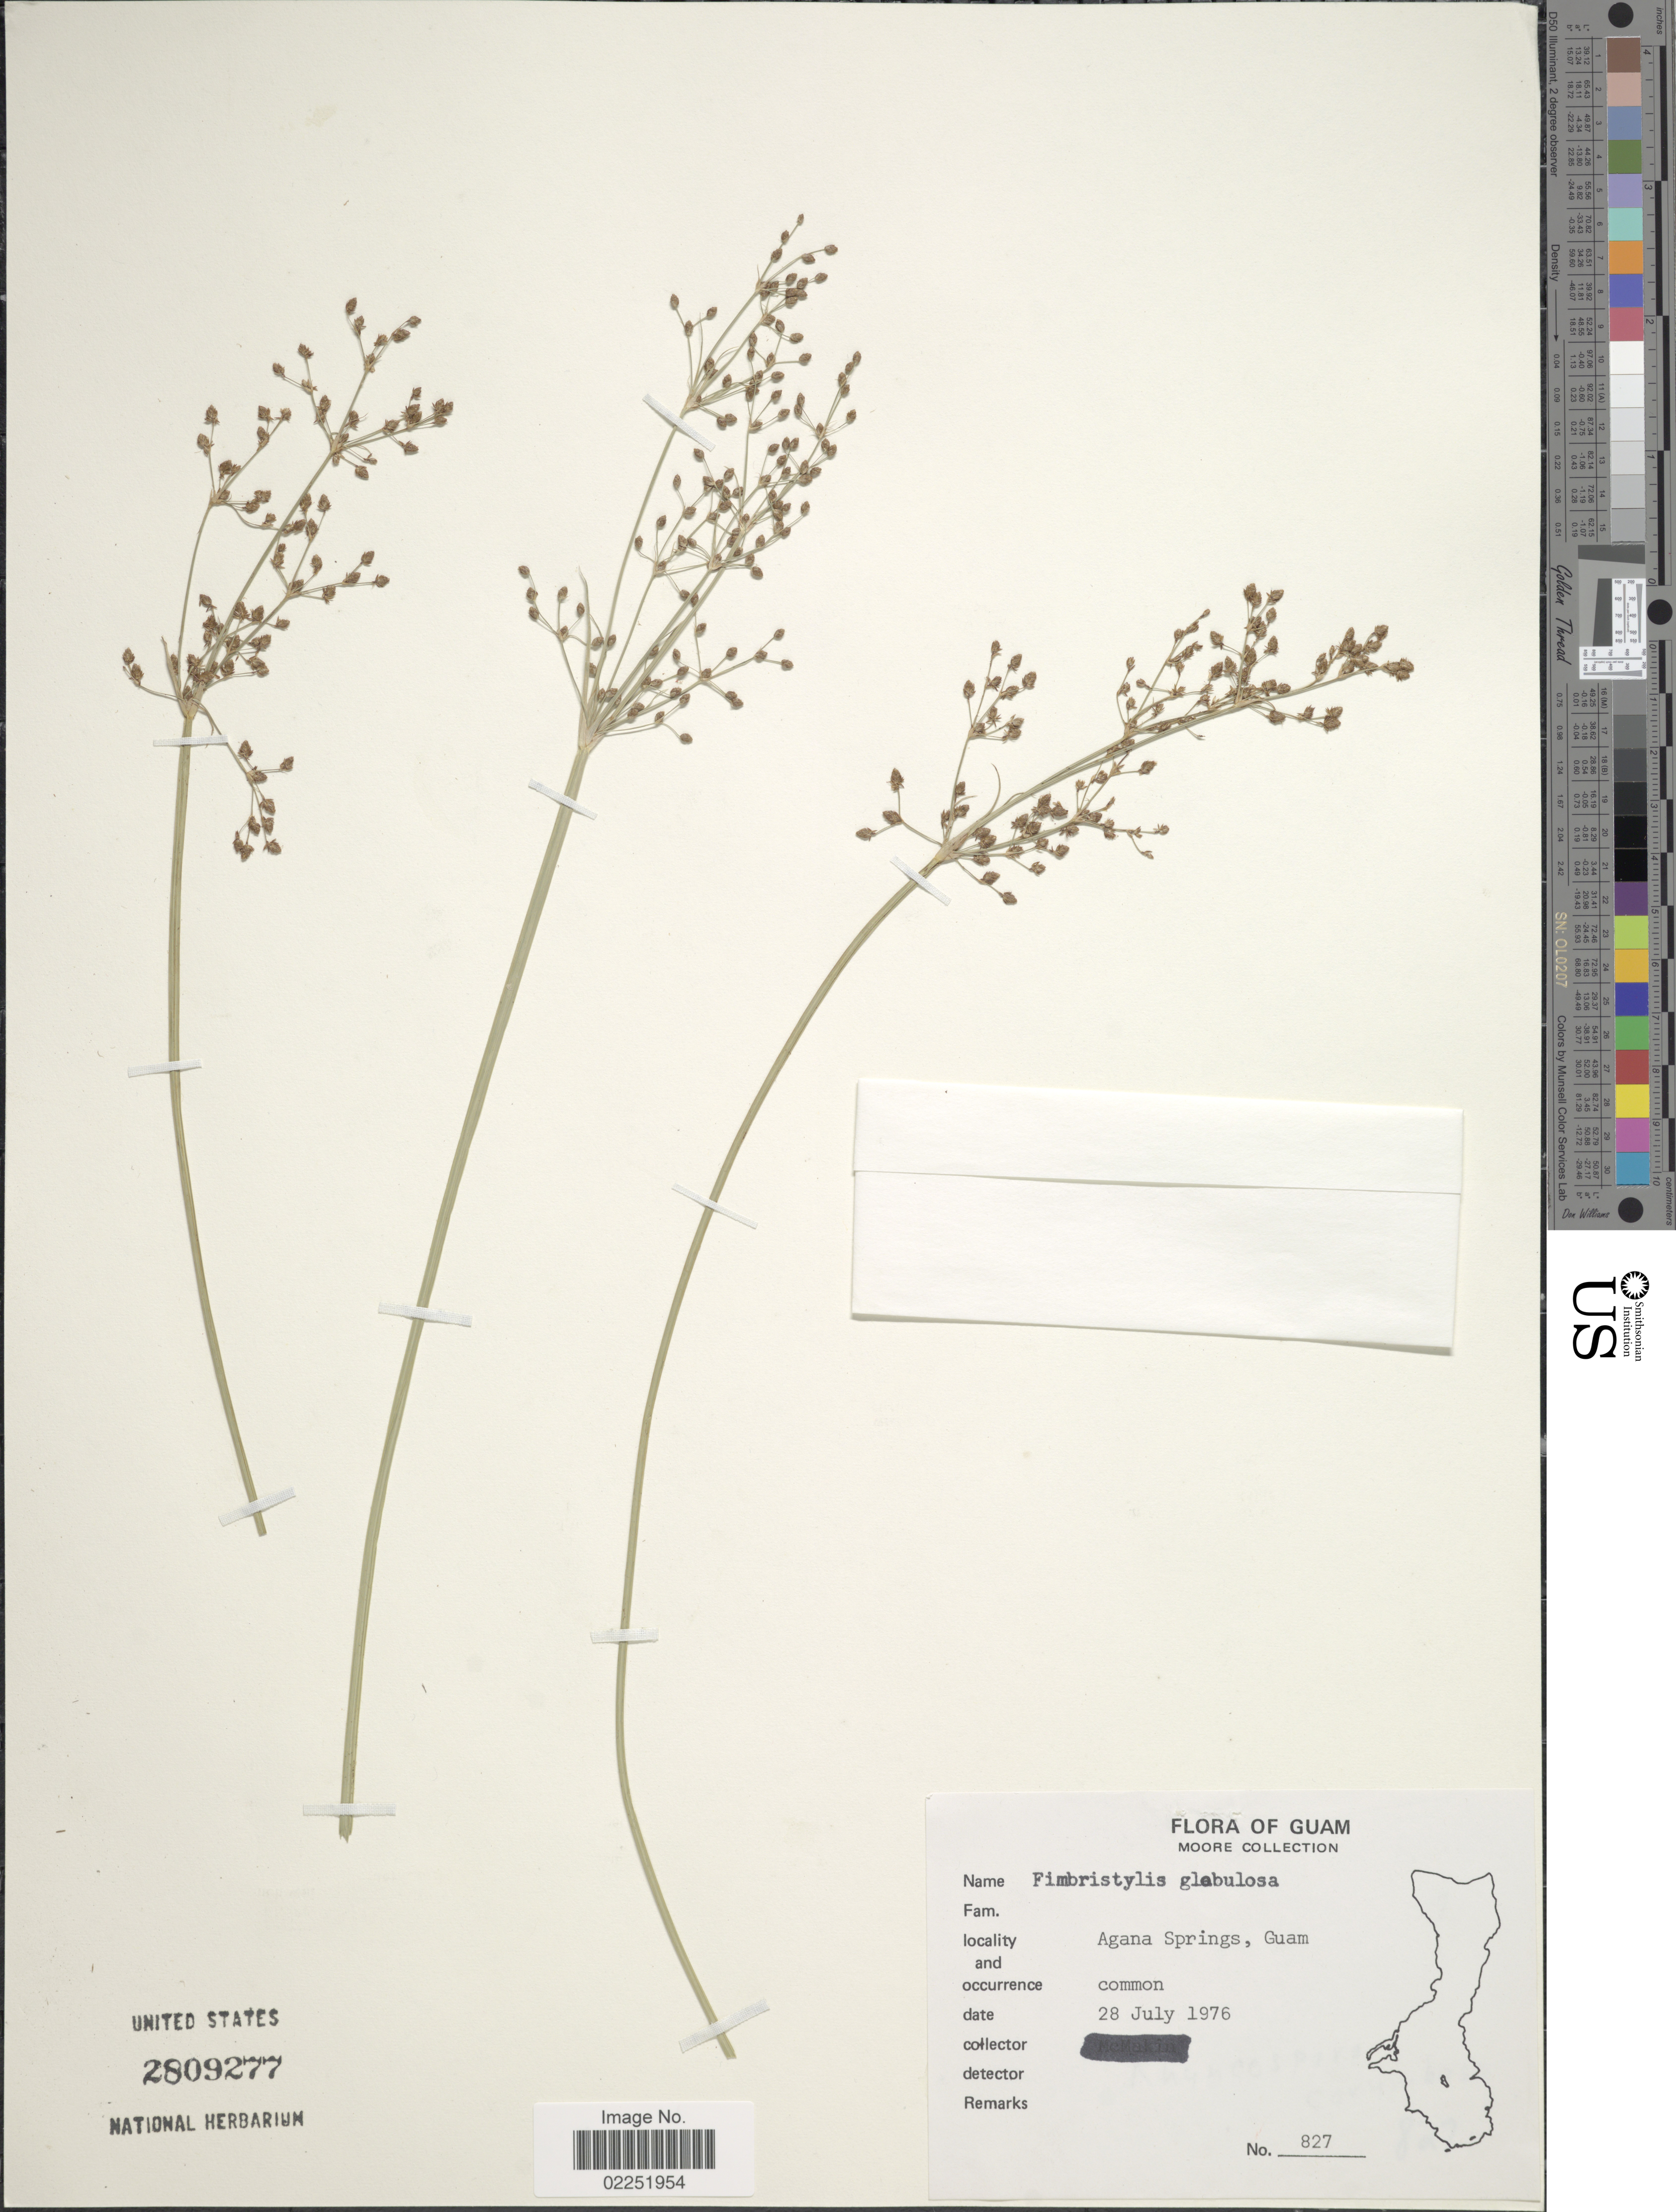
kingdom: Plantae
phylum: Tracheophyta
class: Liliopsida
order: Poales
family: Cyperaceae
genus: Fimbristylis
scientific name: Fimbristylis umbellaris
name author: (Lam.) Vahl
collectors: ex herb. Moore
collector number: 827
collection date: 1976-07-28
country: Guam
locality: Agana Springs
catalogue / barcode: US 2809277